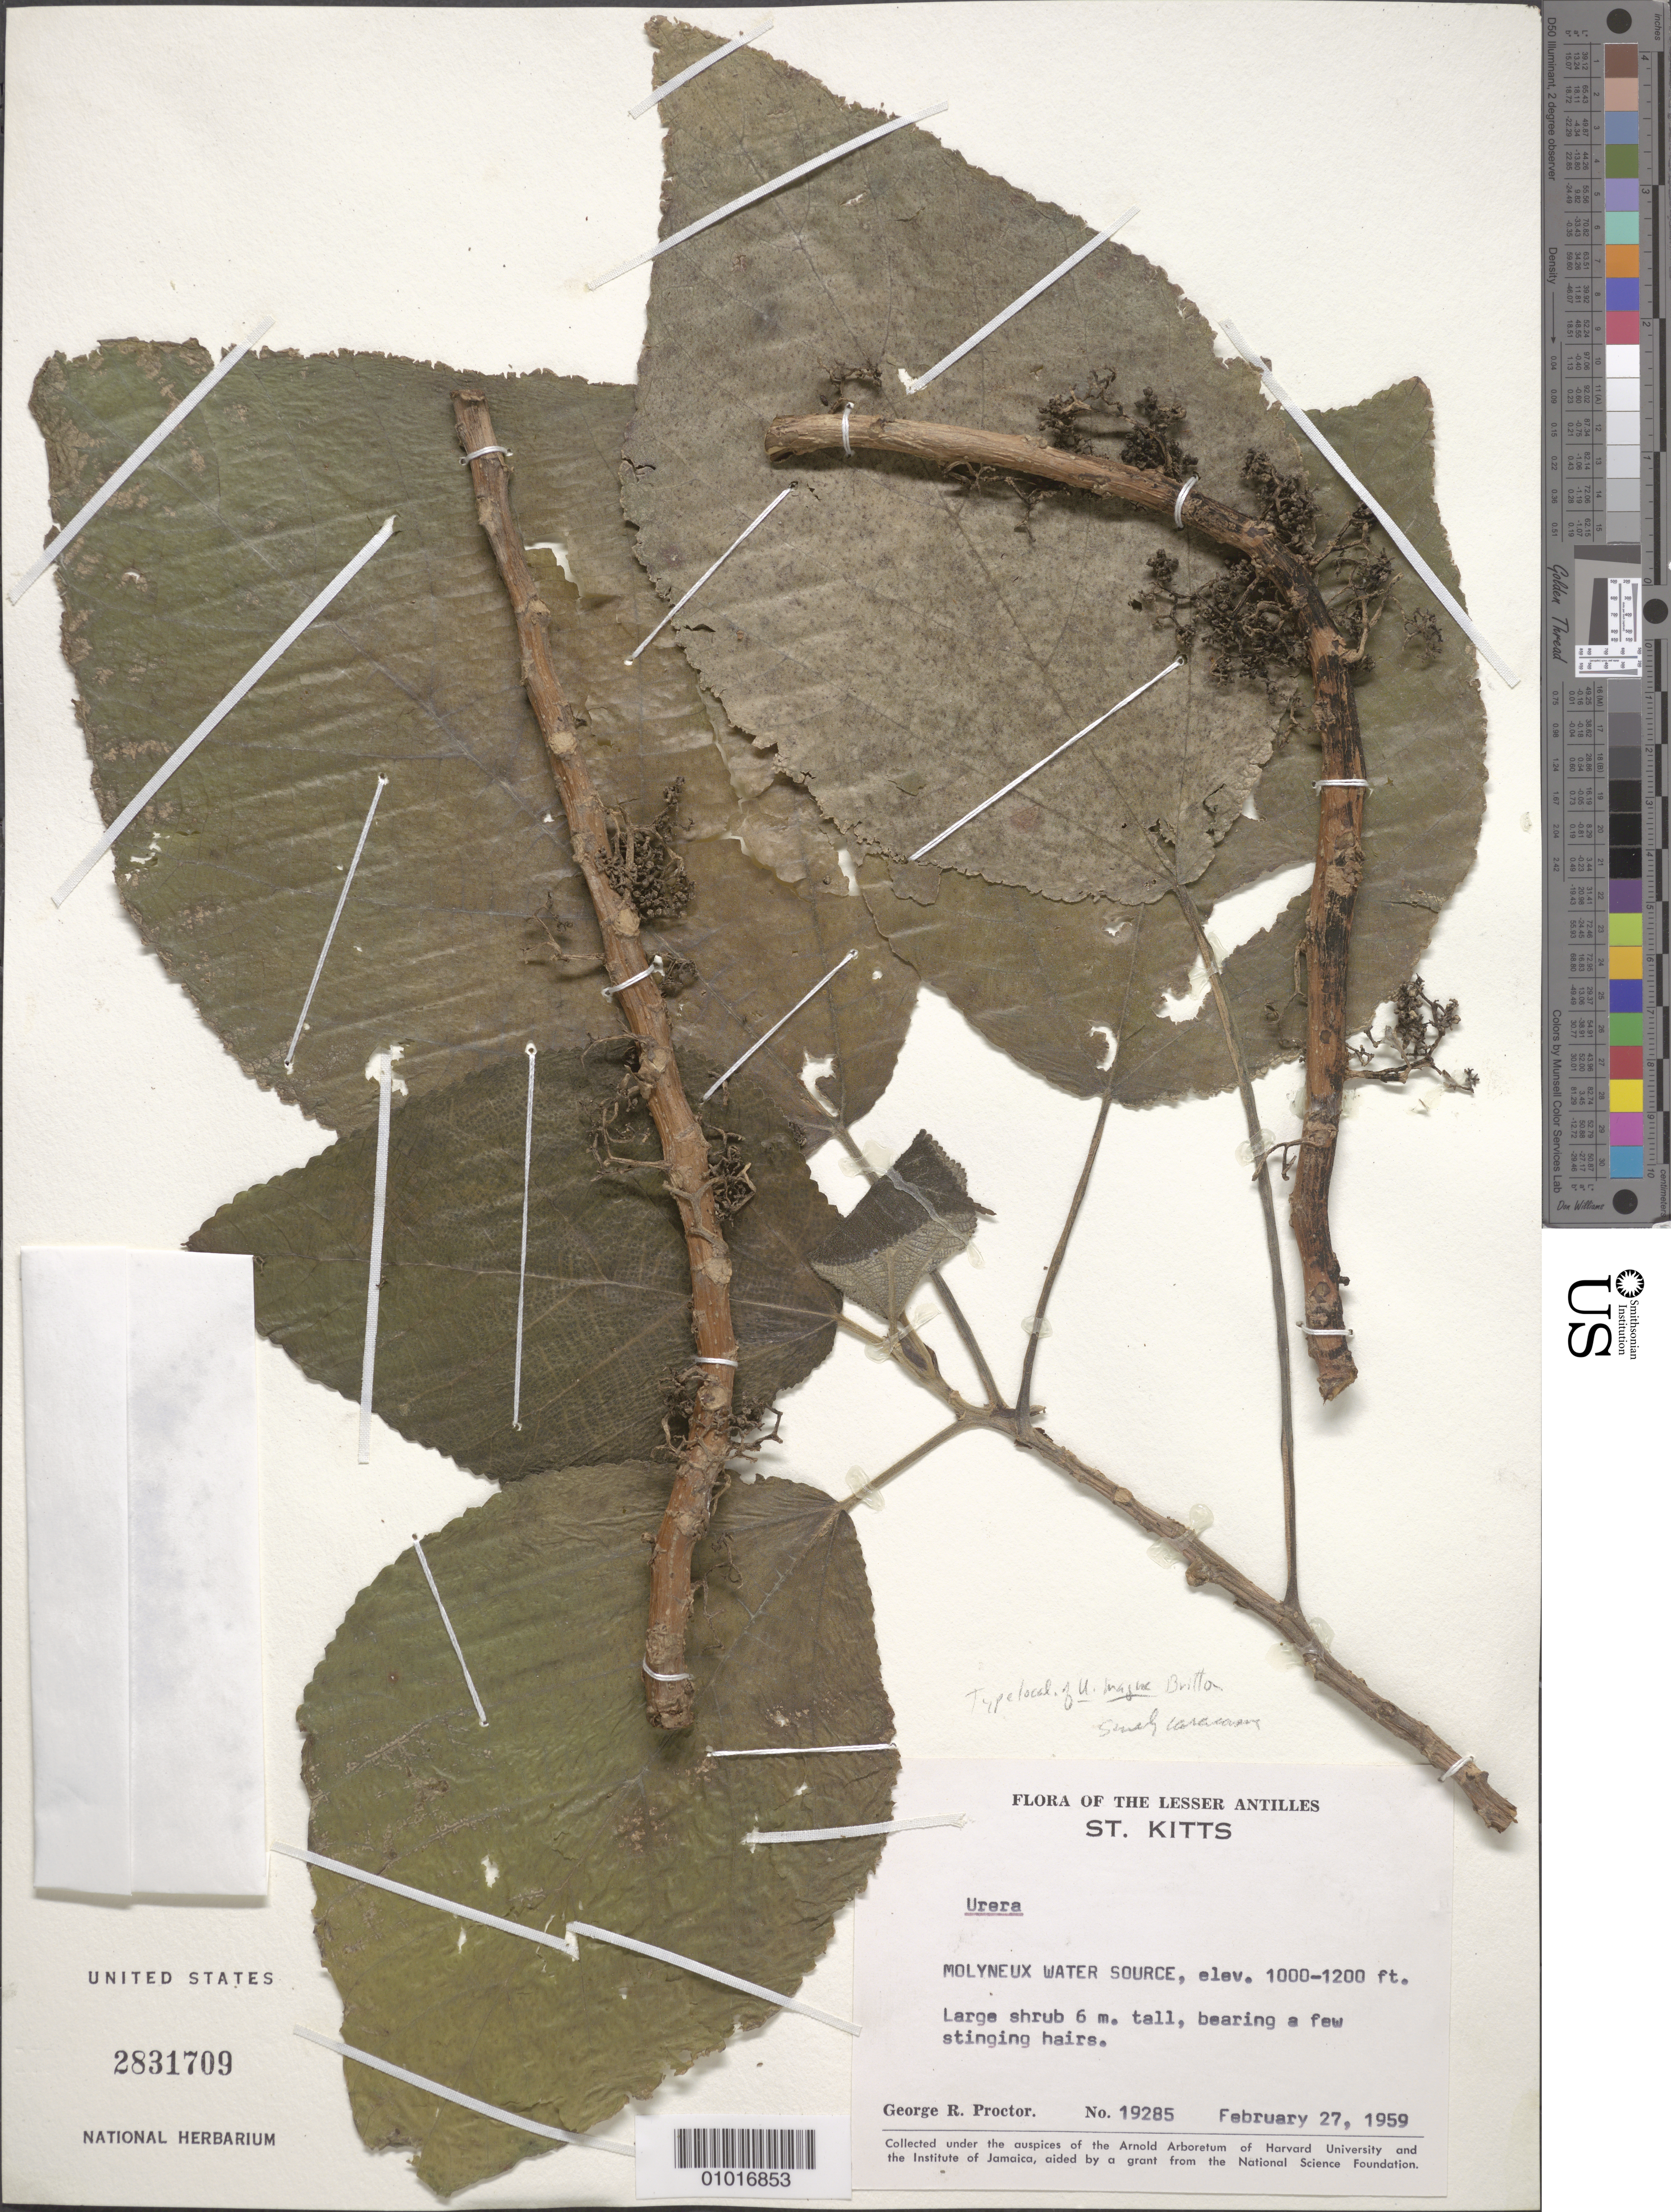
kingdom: Plantae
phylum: Tracheophyta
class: Magnoliopsida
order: Rosales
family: Urticaceae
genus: Urera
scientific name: Urera caracasana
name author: (Jacq.) Gaudich. ex Griseb.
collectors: G. R. Proctor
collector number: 19285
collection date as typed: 17 Feb 1959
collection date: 1959-02-17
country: St. Christopher-Nevis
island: St. Christopher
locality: Molyneux water source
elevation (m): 305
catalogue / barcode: US 2831709